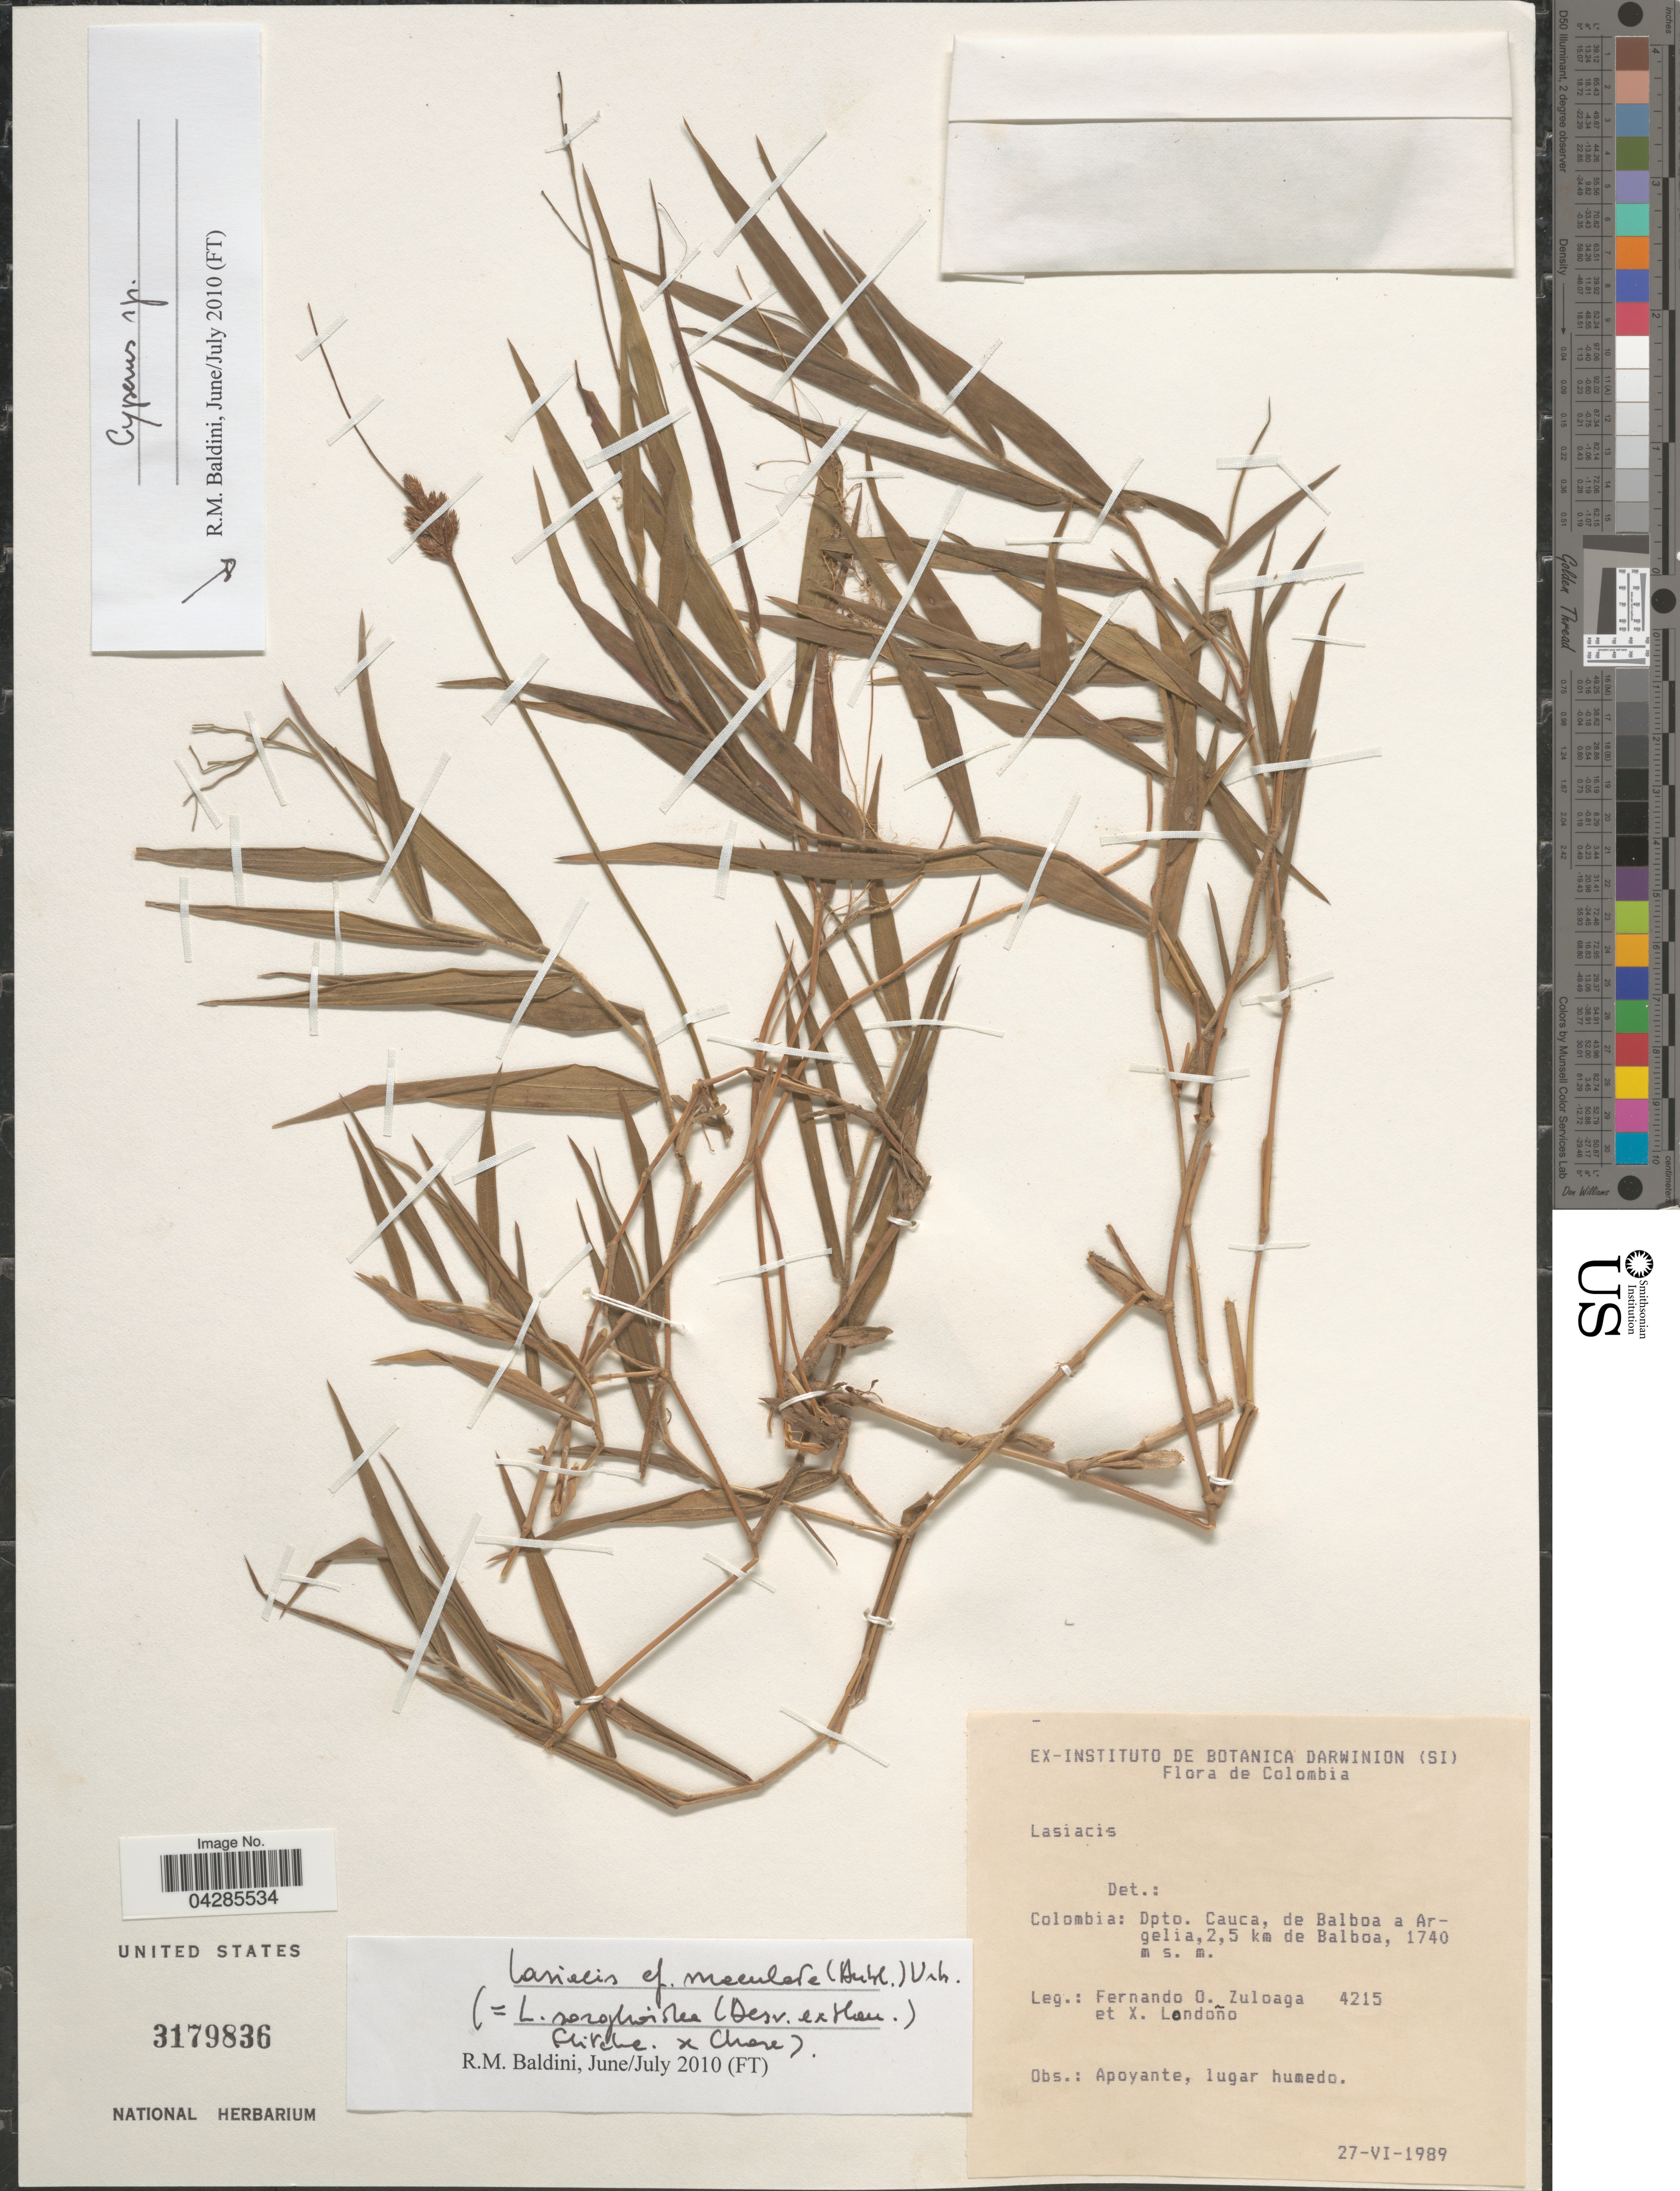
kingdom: Plantae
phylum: Tracheophyta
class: Liliopsida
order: Poales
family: Poaceae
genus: Lasiacis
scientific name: Lasiacis sorghoidea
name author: (Desv. ex Ham.) Hitchc. & Chase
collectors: F. O. Zuloaga & X. Londoño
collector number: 4215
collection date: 1989-06-27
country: Colombia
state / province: Cauca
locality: Dpto. Cauca, de Balboa a Argelia, 2,5 km de Balboa.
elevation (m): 1740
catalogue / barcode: US 3179836